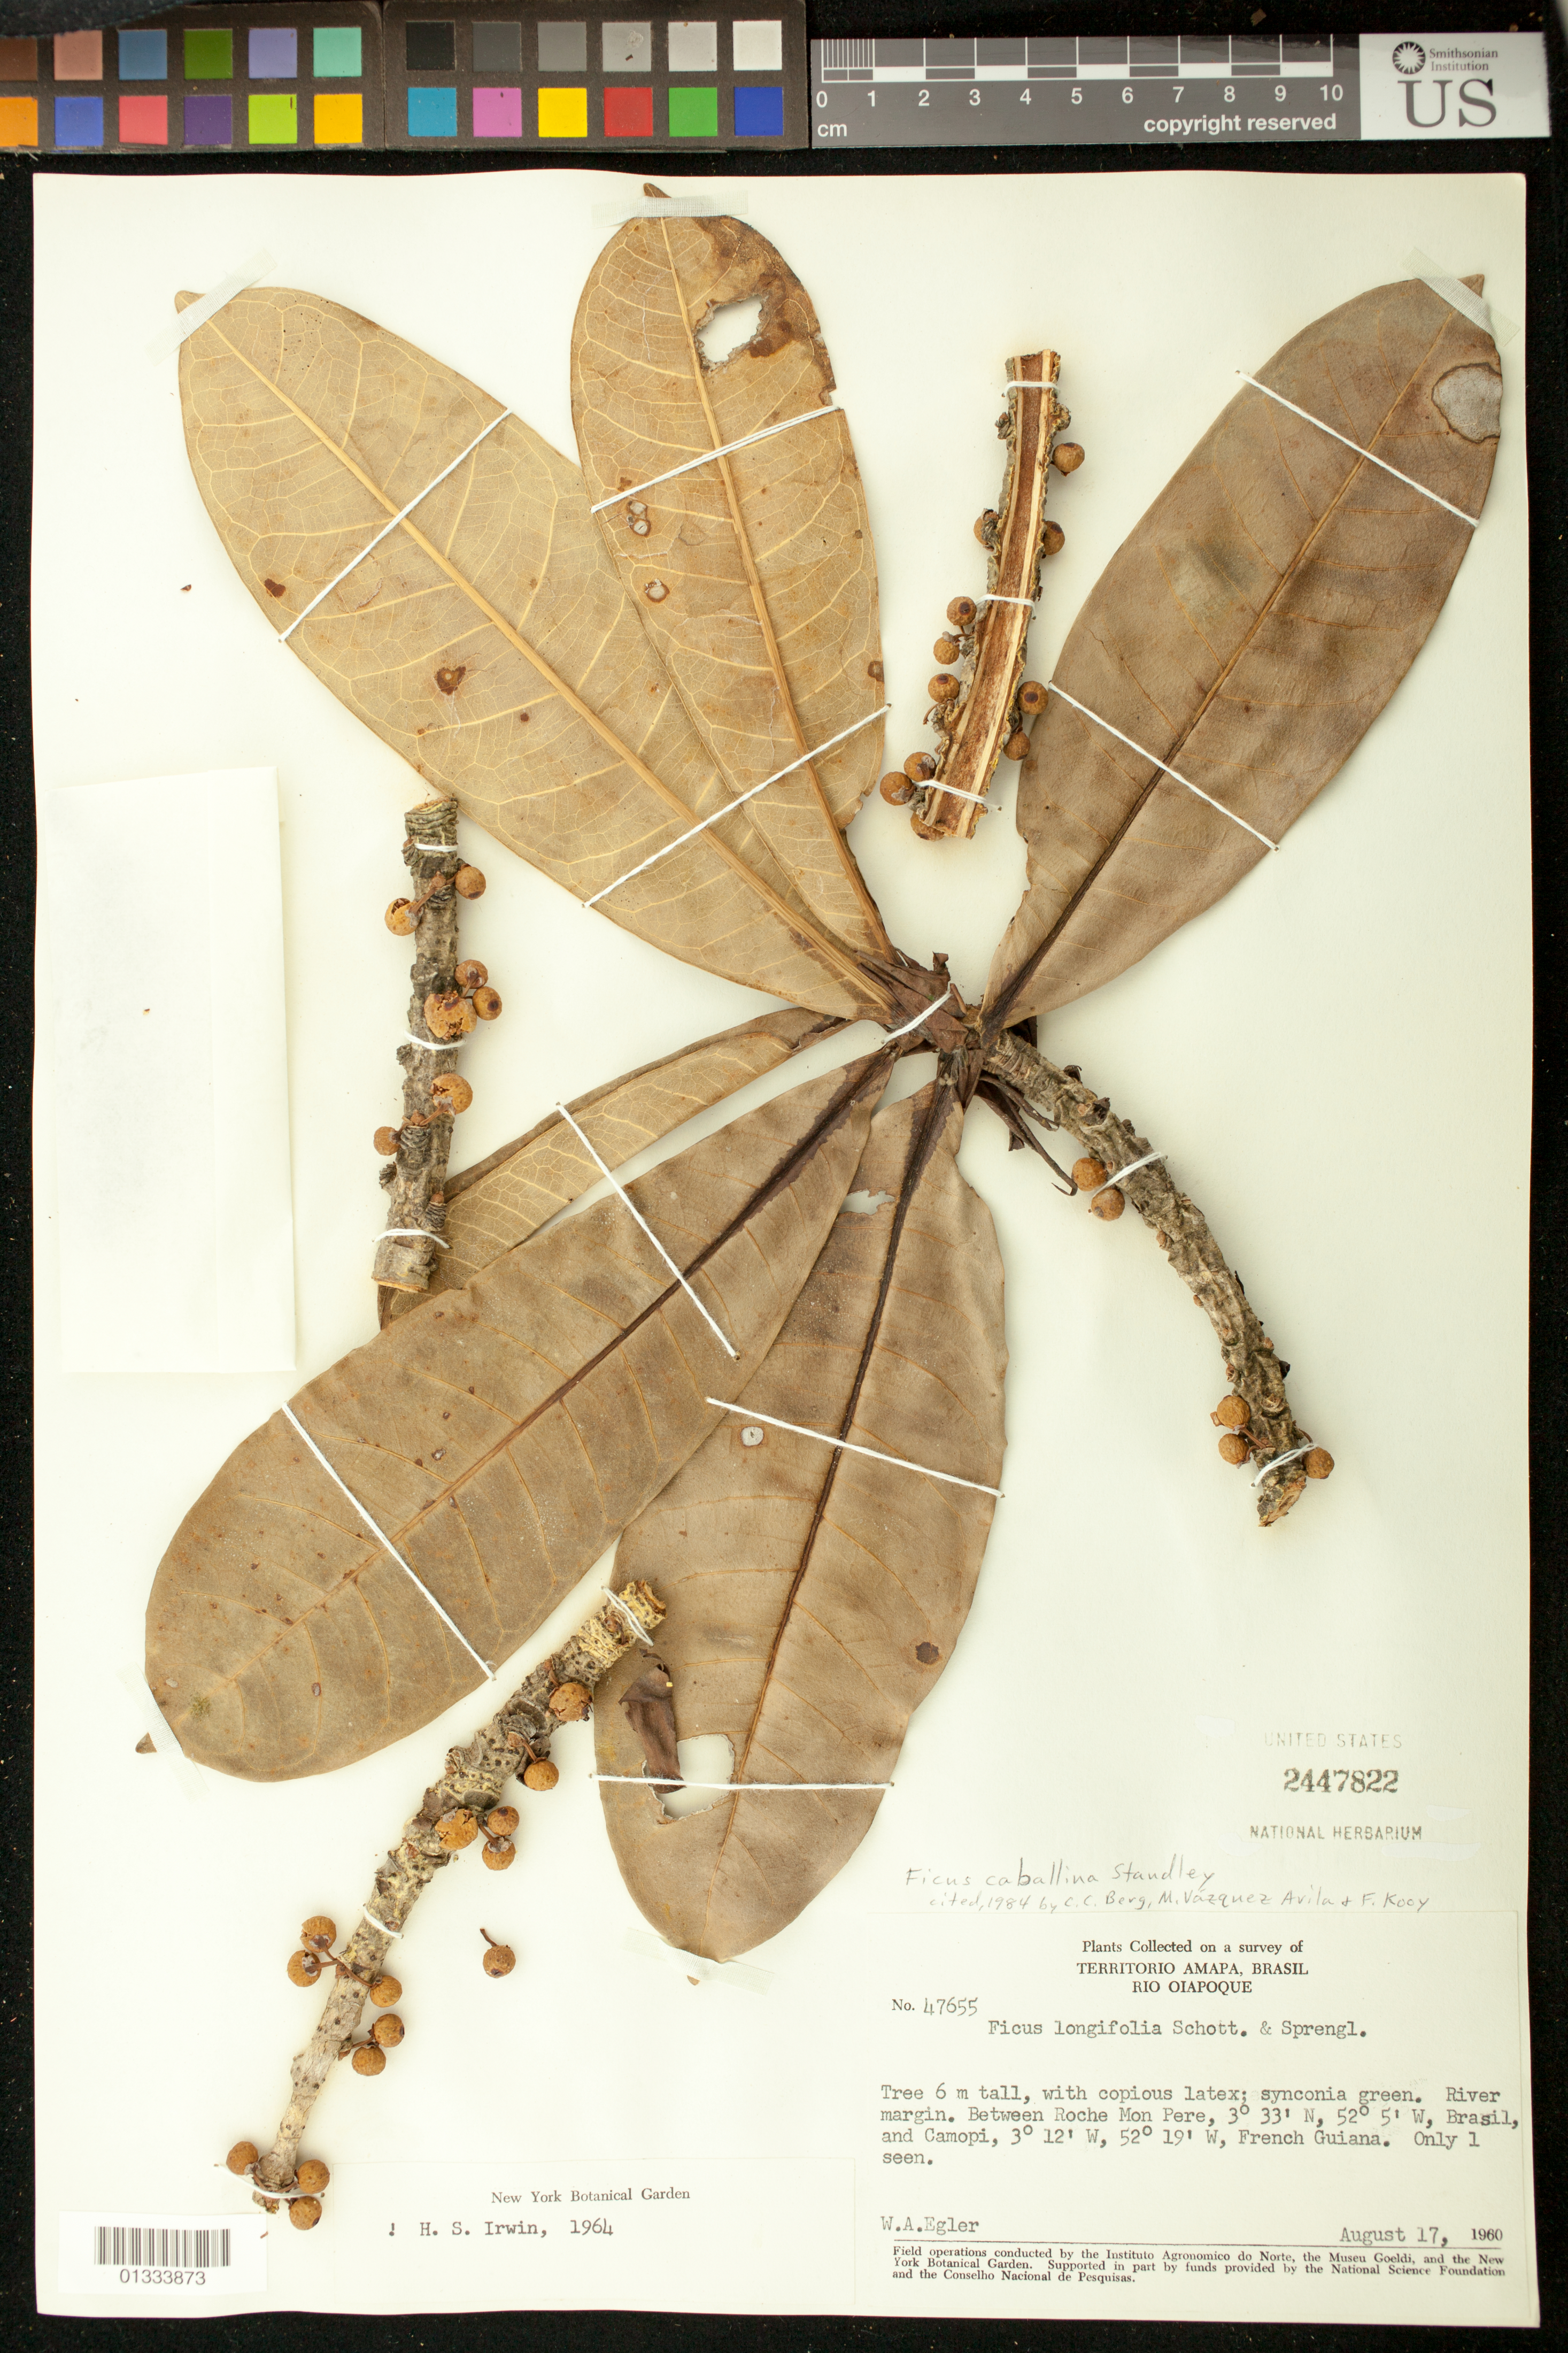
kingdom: Plantae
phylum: Tracheophyta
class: Magnoliopsida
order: Rosales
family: Moraceae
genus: Ficus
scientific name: Ficus caballina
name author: Standl.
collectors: W. A. Egler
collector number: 47655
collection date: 1960-08-17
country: Guyana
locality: Rio Oiapoque. Between Roche Mon Pere and Camopi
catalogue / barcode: US 2447822